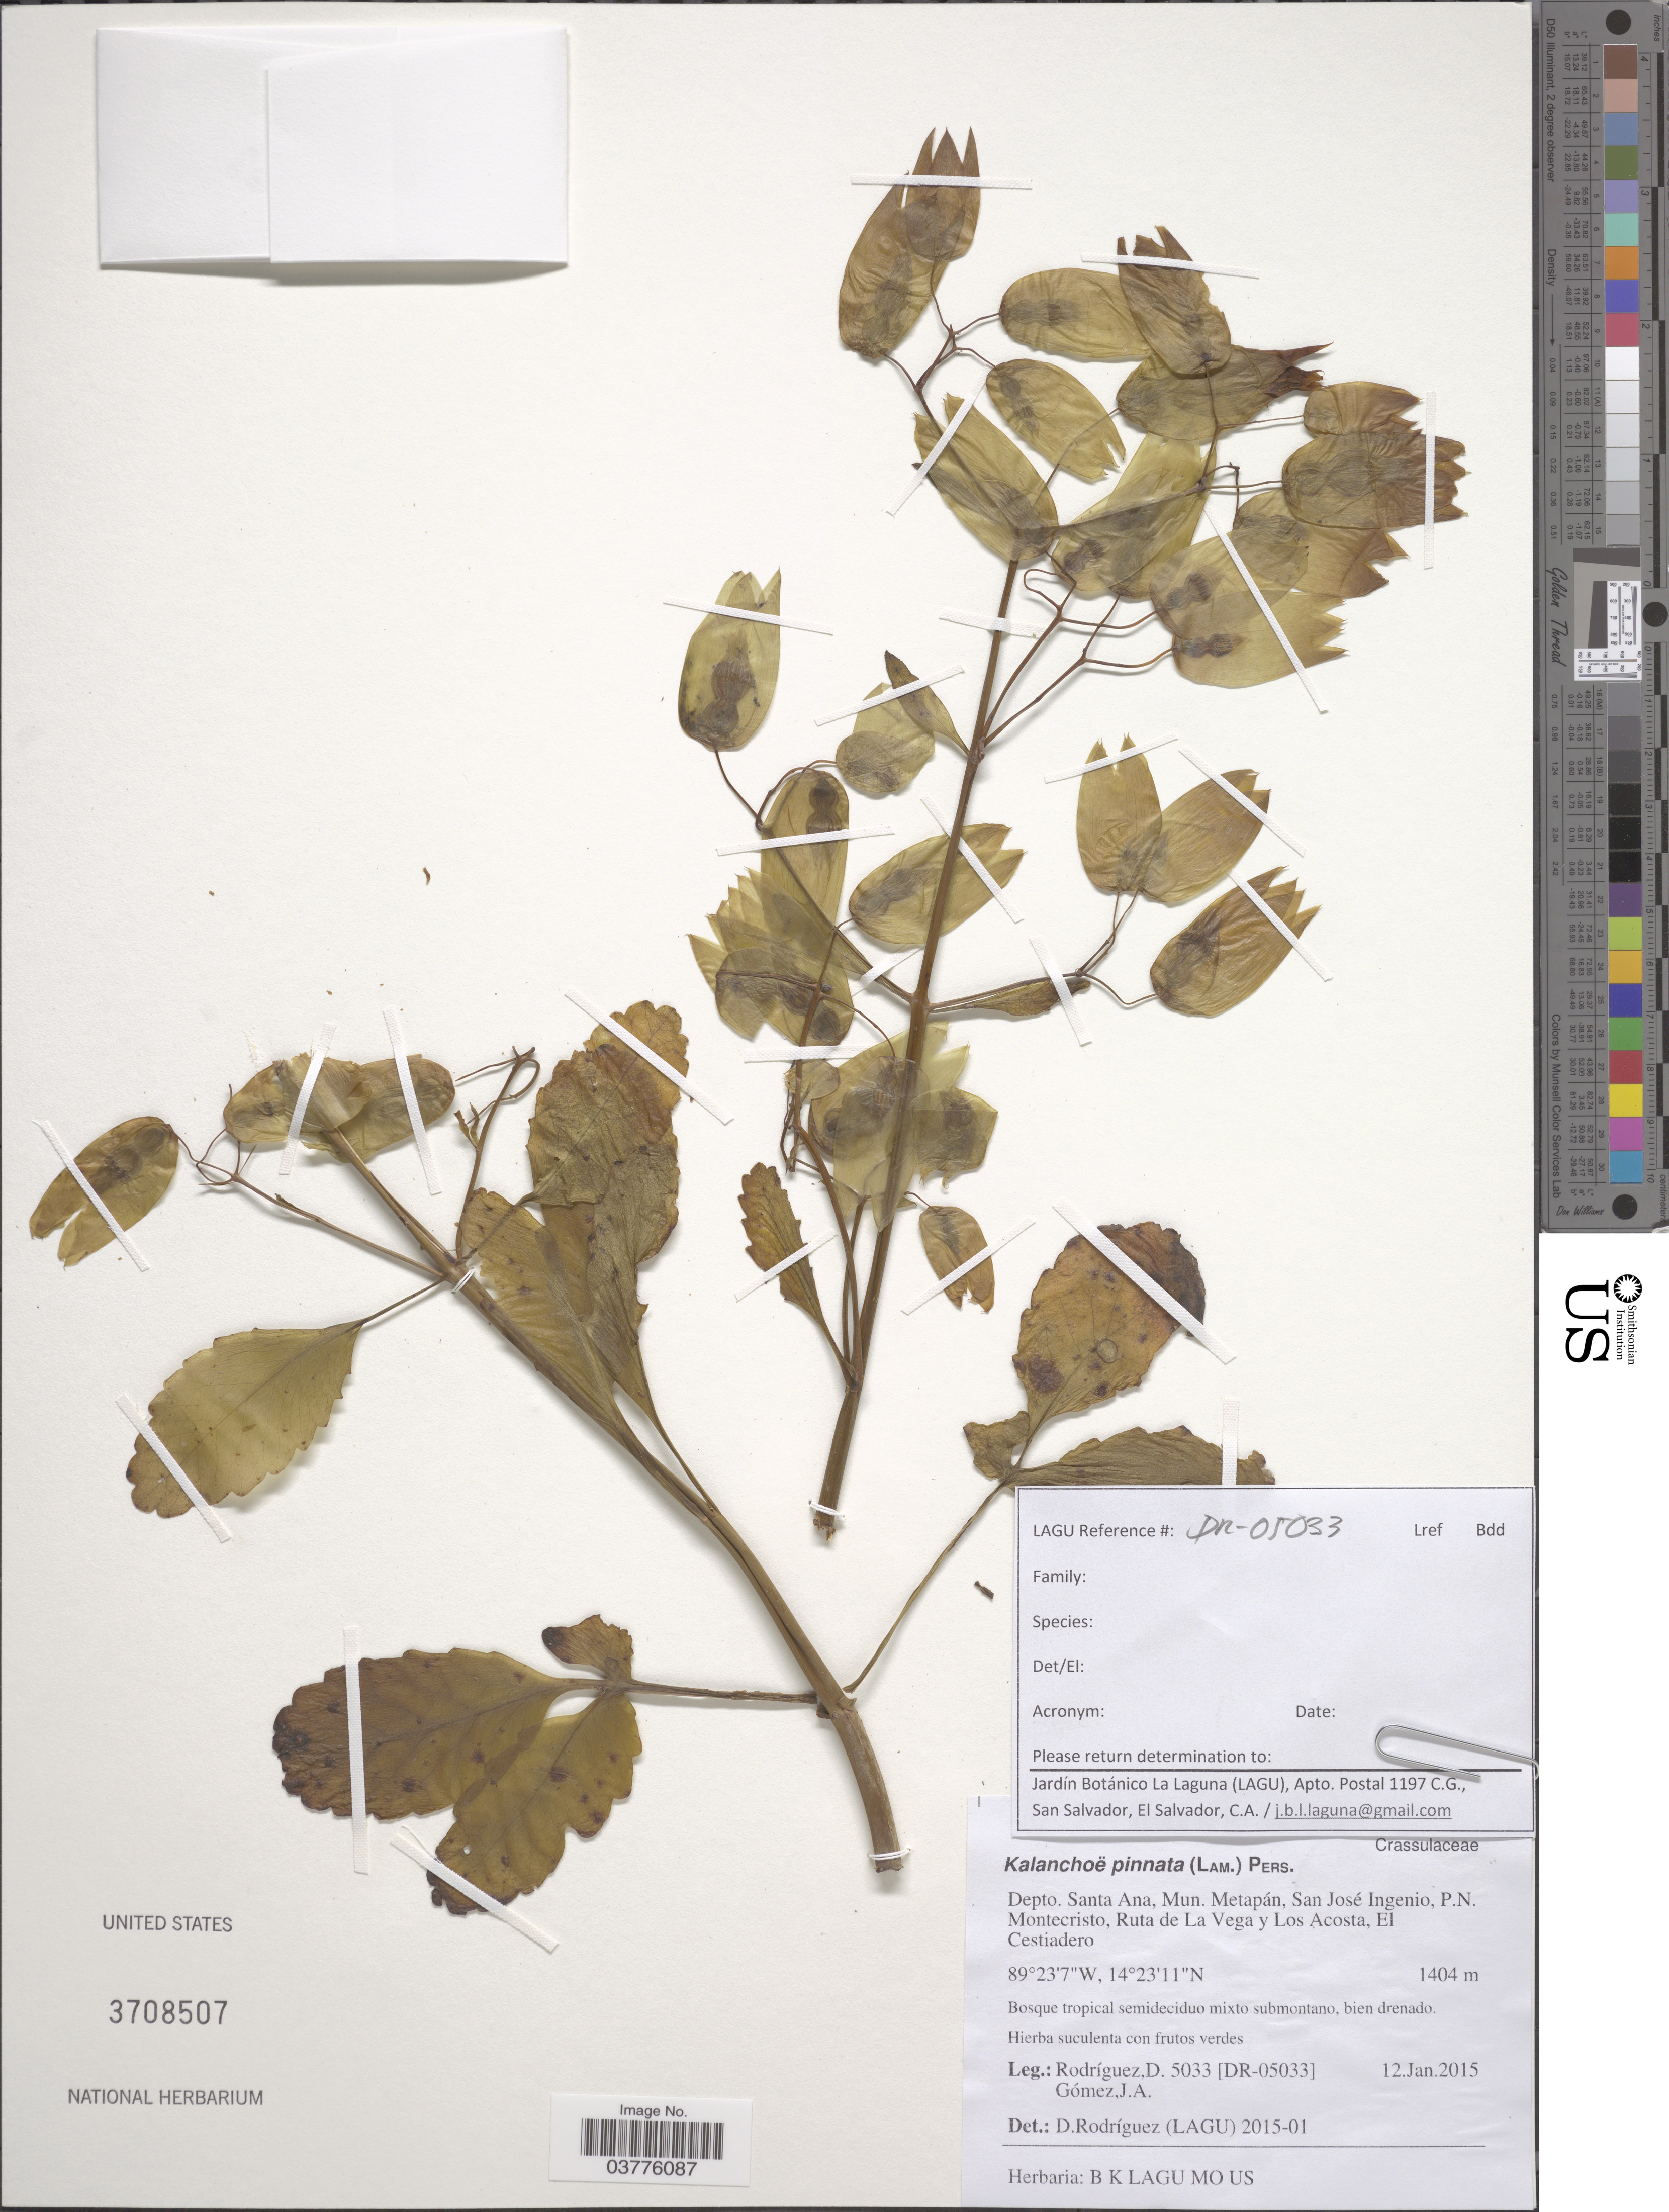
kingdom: Plantae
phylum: Tracheophyta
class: Magnoliopsida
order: Saxifragales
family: Crassulaceae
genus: Kalanchoe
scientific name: Kalanchoe pinnata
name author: (Lam.) Pers.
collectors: D. Rodriguez & J. Gómez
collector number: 5033 [DR-05033]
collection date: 2015-01-12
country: El Salvador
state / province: Santa Ana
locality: Depto. Santa Ana, Mun. Metapán, San José Ingenio, P. N. Montecristo, Ruta de La Vega y Los Acosta, El Cestiadero.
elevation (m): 1404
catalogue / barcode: US 3708507